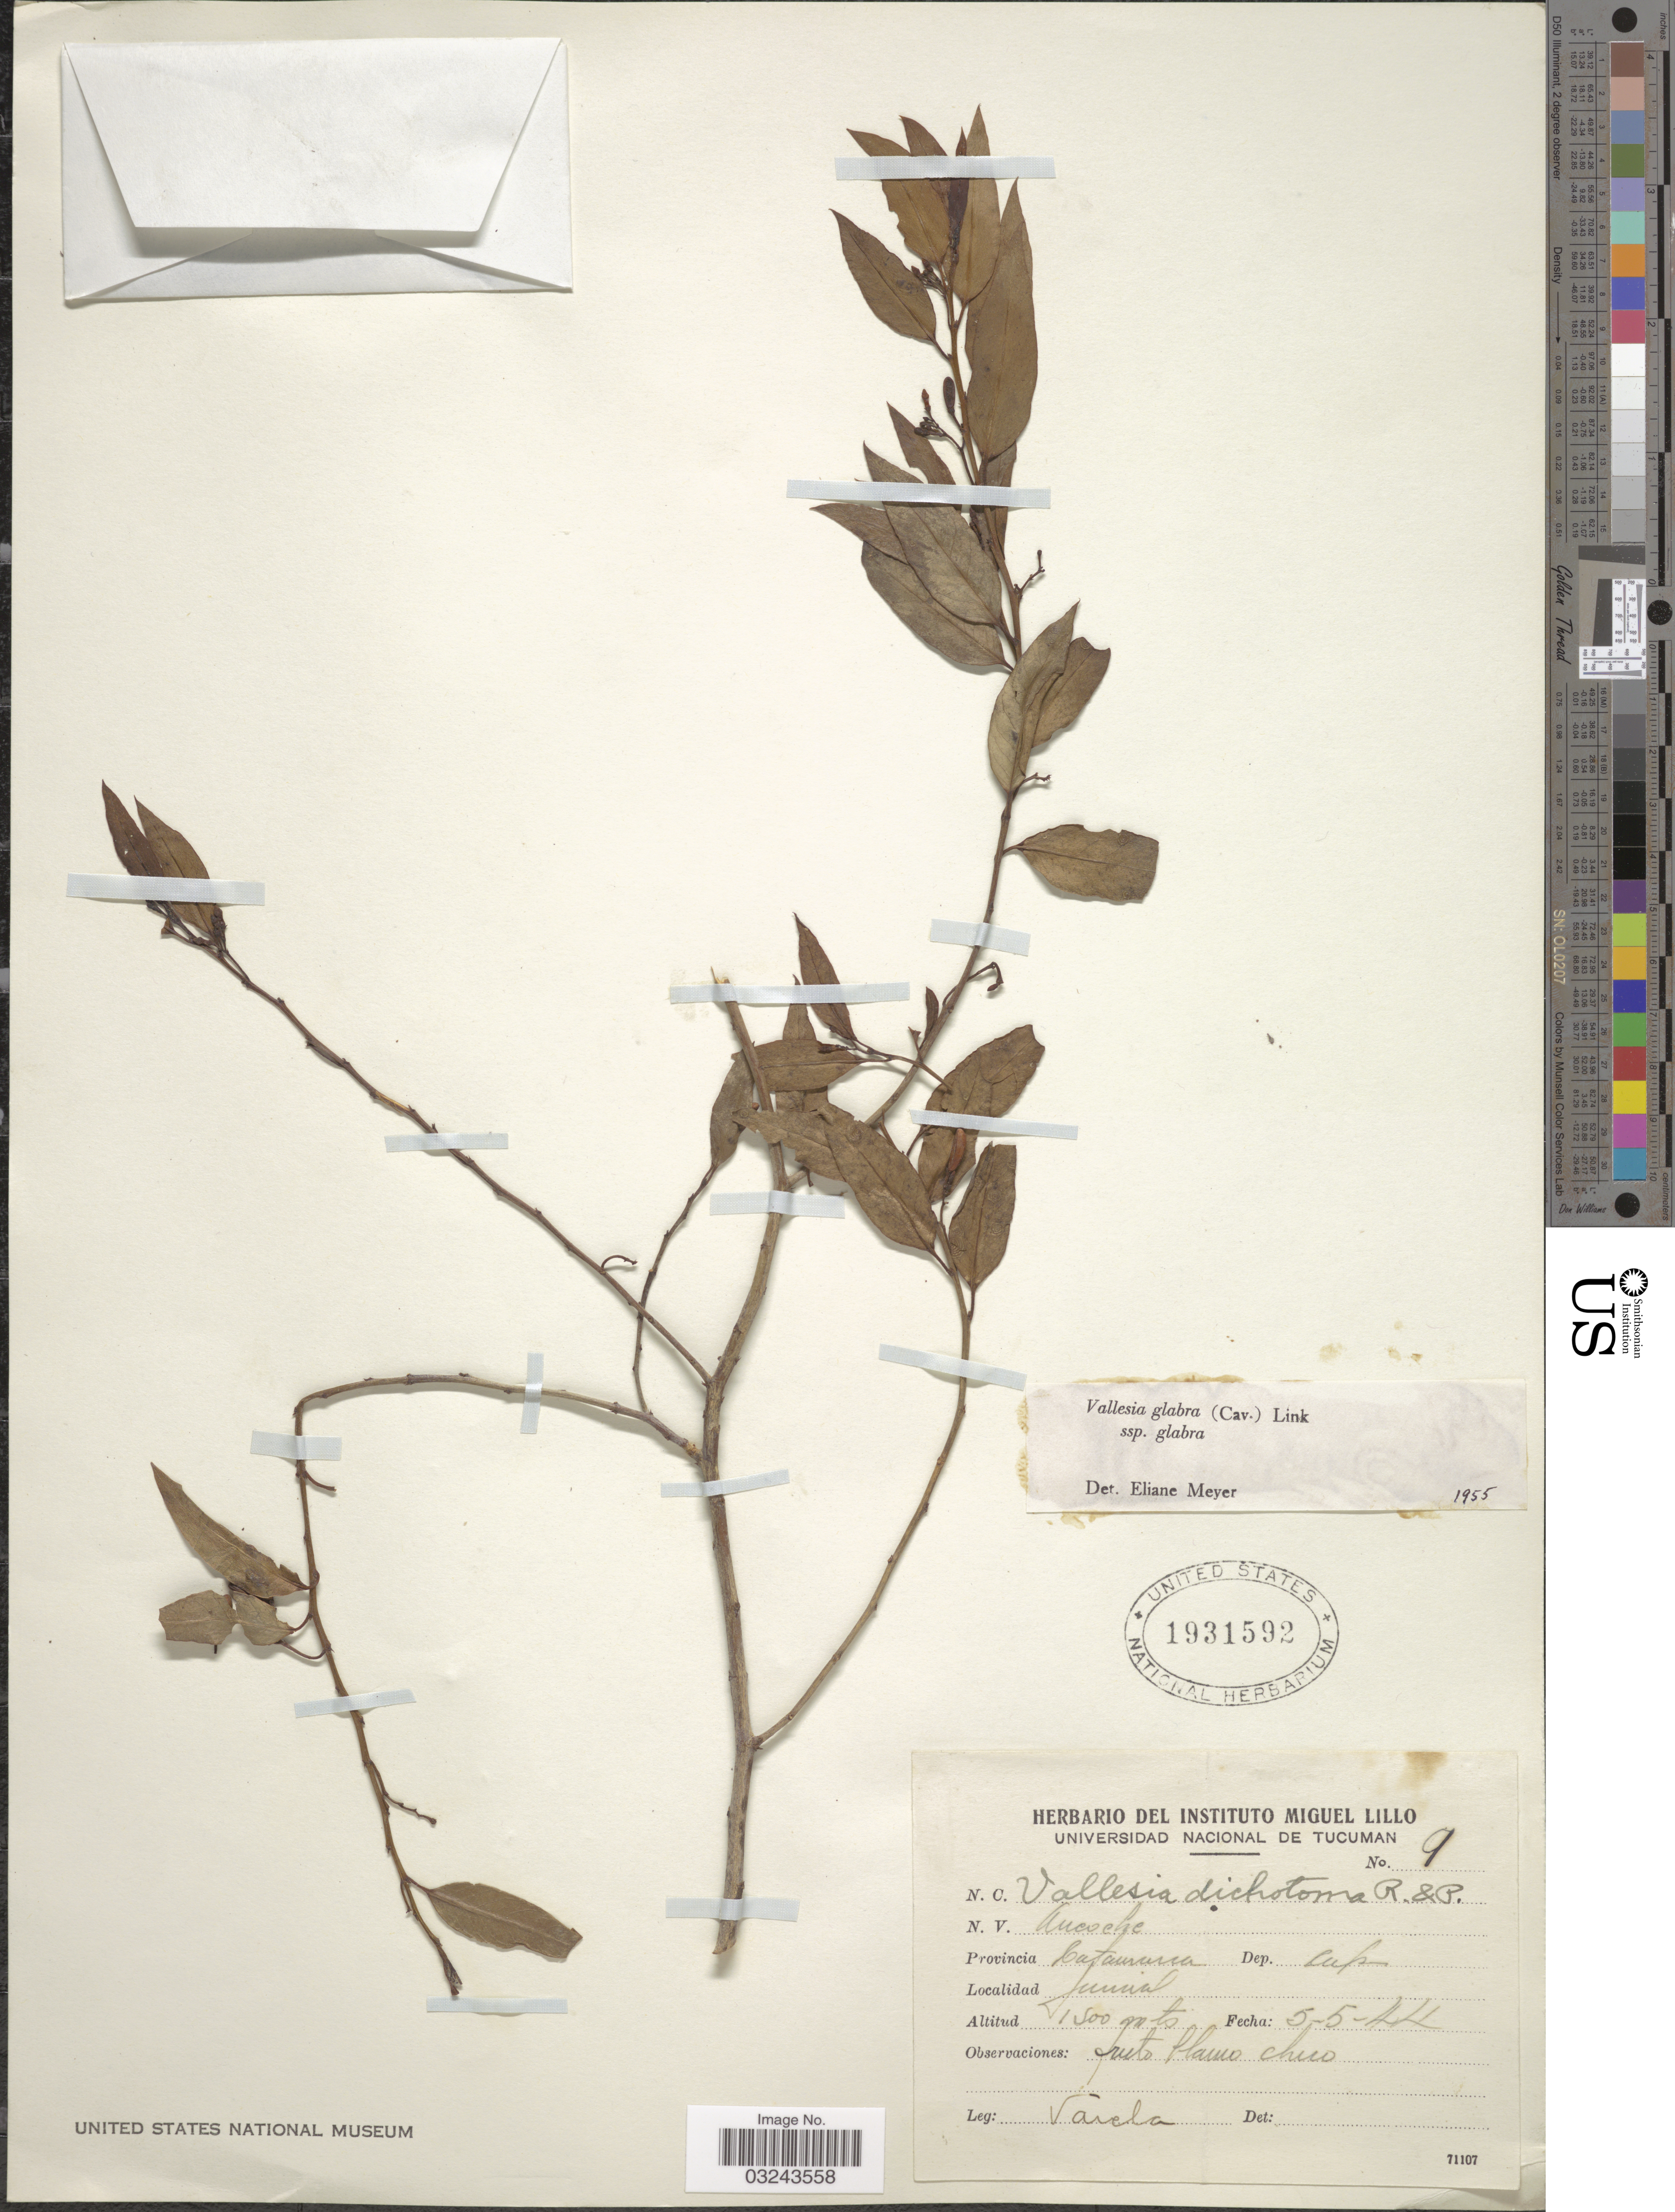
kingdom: Plantae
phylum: Tracheophyta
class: Magnoliopsida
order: Gentianales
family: Apocynaceae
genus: Vallesia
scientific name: Vallesia glabra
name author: (Cav.) Link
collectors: -. Varela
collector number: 9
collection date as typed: Transcribed d/m/y: 5/5/44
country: Argentina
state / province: Catamarca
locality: Provincia Catamarca, Dep. Cap., Jumial.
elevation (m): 1500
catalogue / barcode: US 1931592